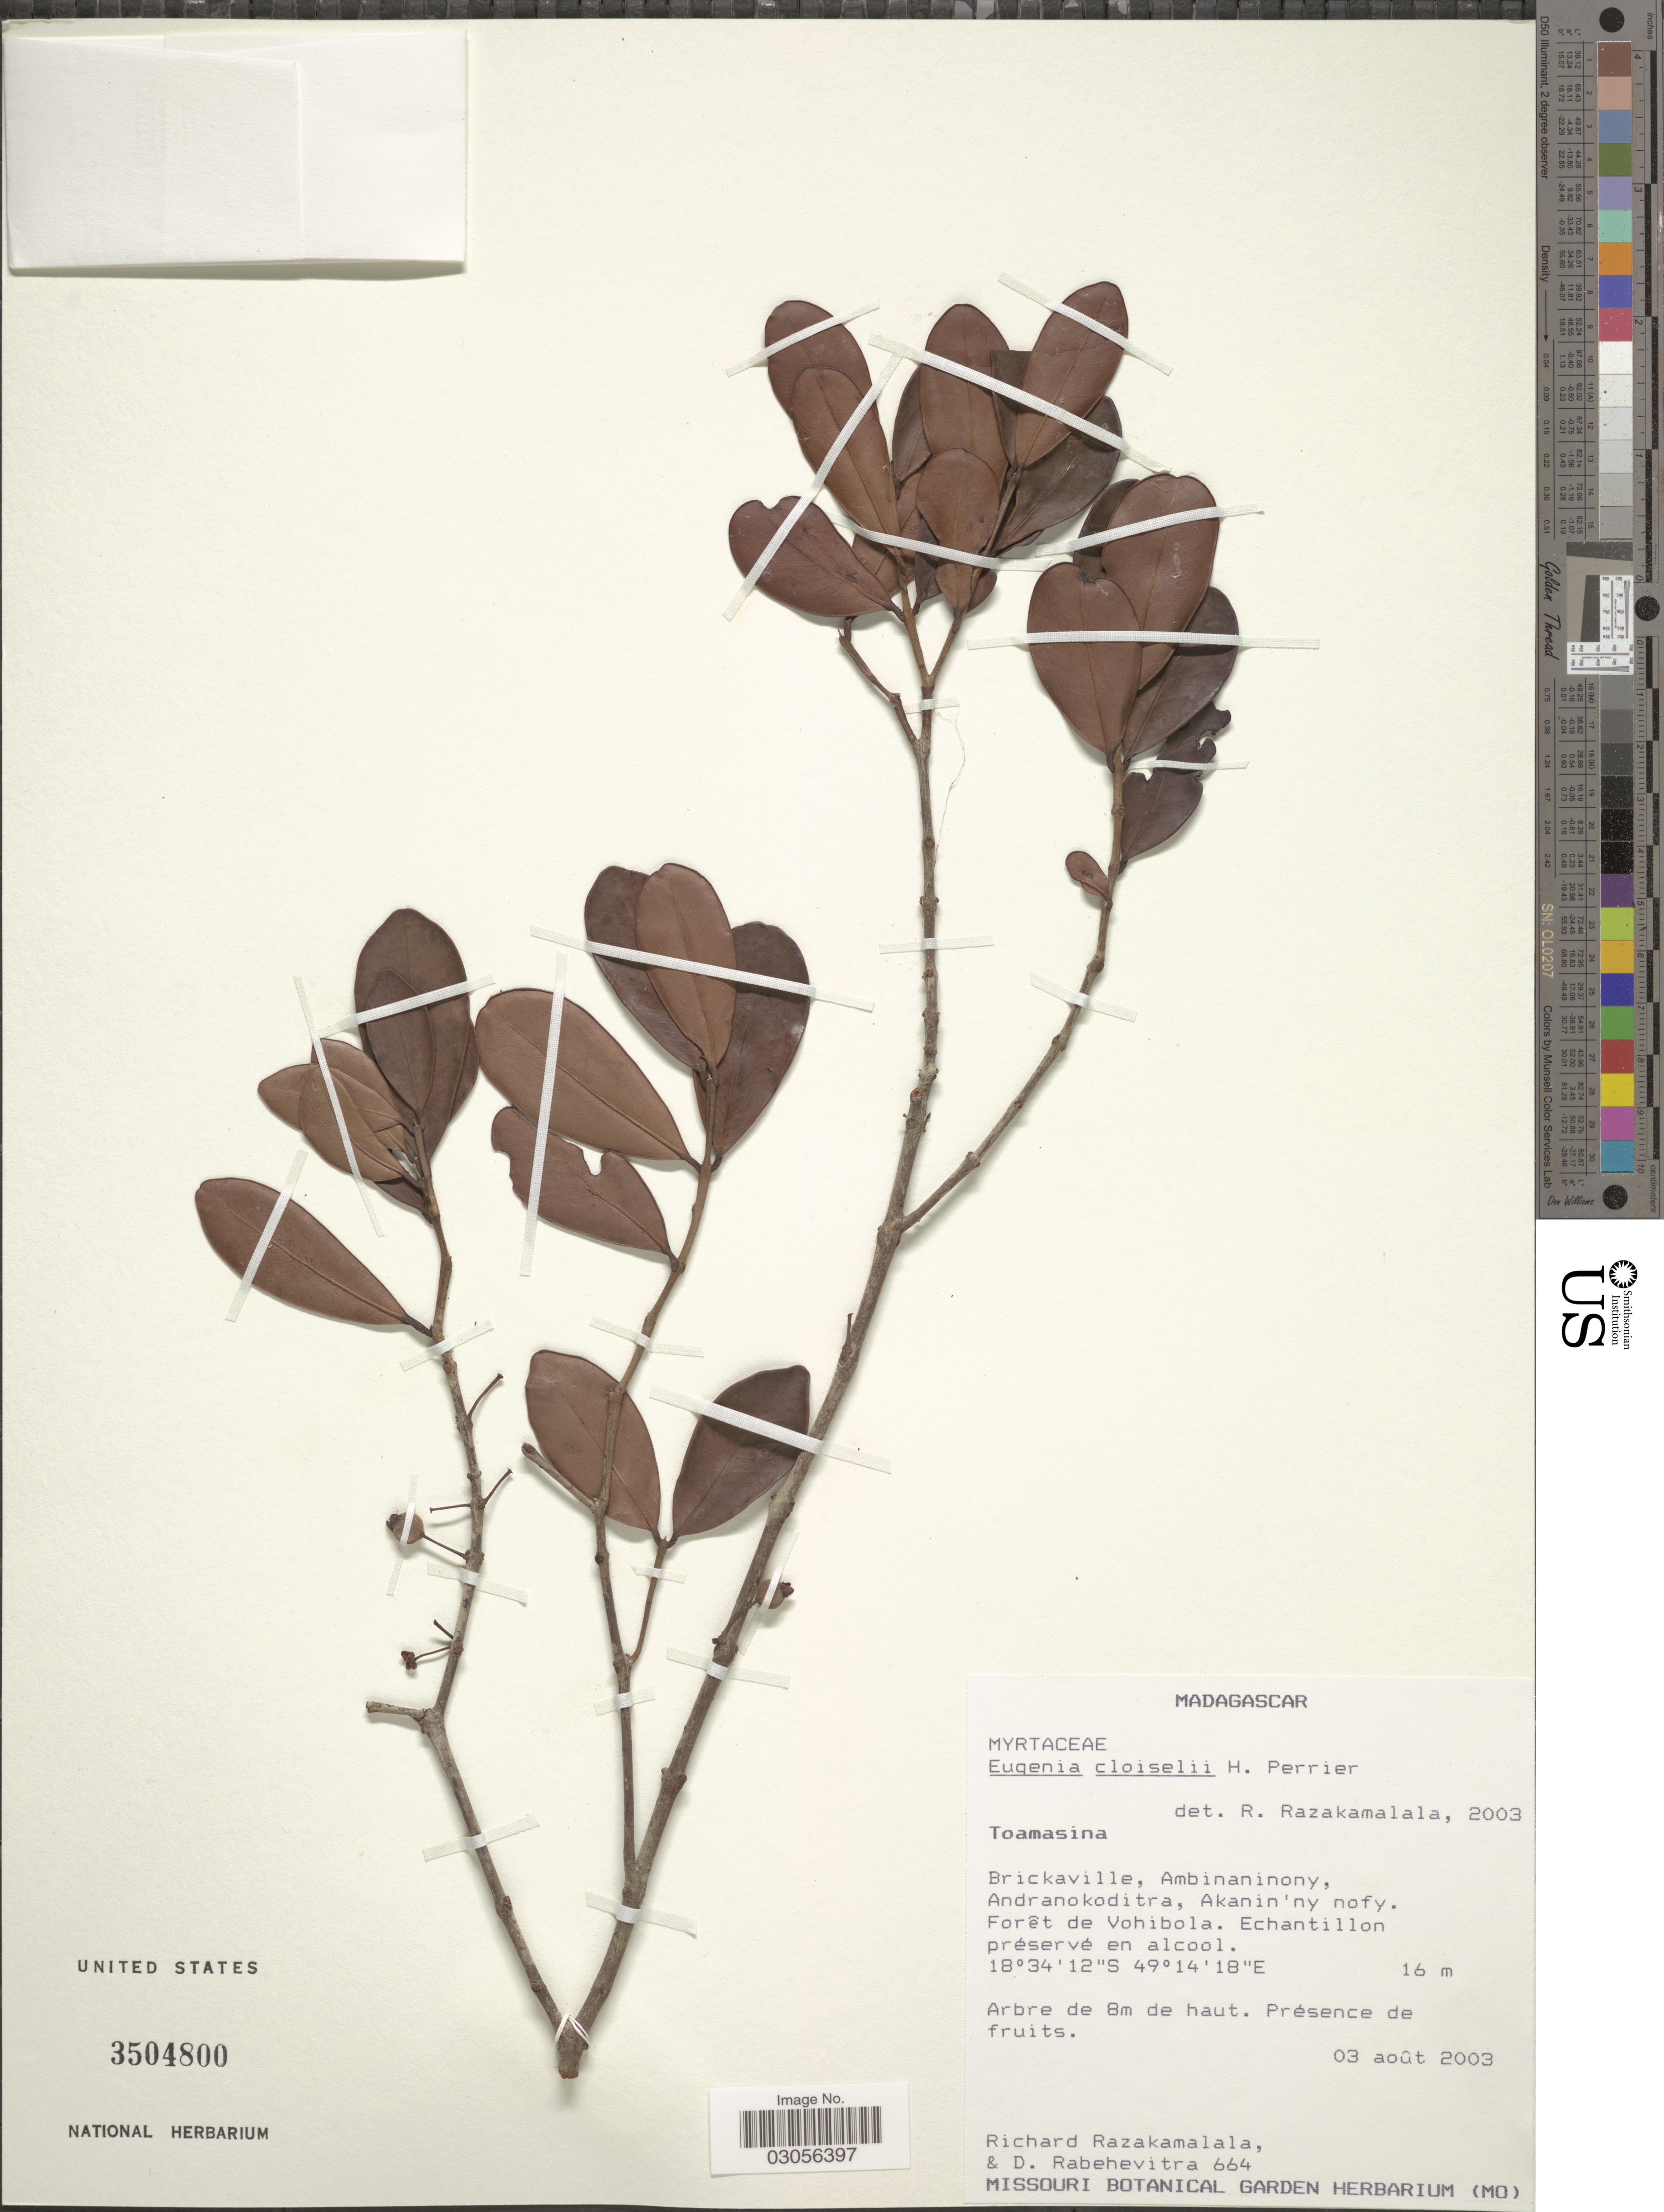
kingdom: Plantae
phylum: Tracheophyta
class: Magnoliopsida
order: Myrtales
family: Myrtaceae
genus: Eugenia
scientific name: Eugenia cloiselii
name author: H. Perrier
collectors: R. Razakamalala & D. Rabehevitra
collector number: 664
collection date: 2003-08-03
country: Madagascar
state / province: Atsinanana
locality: Brickaville, Ambinaninony, Andranokoditra, Akanin'ny nofy.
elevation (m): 16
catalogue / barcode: US 3504800